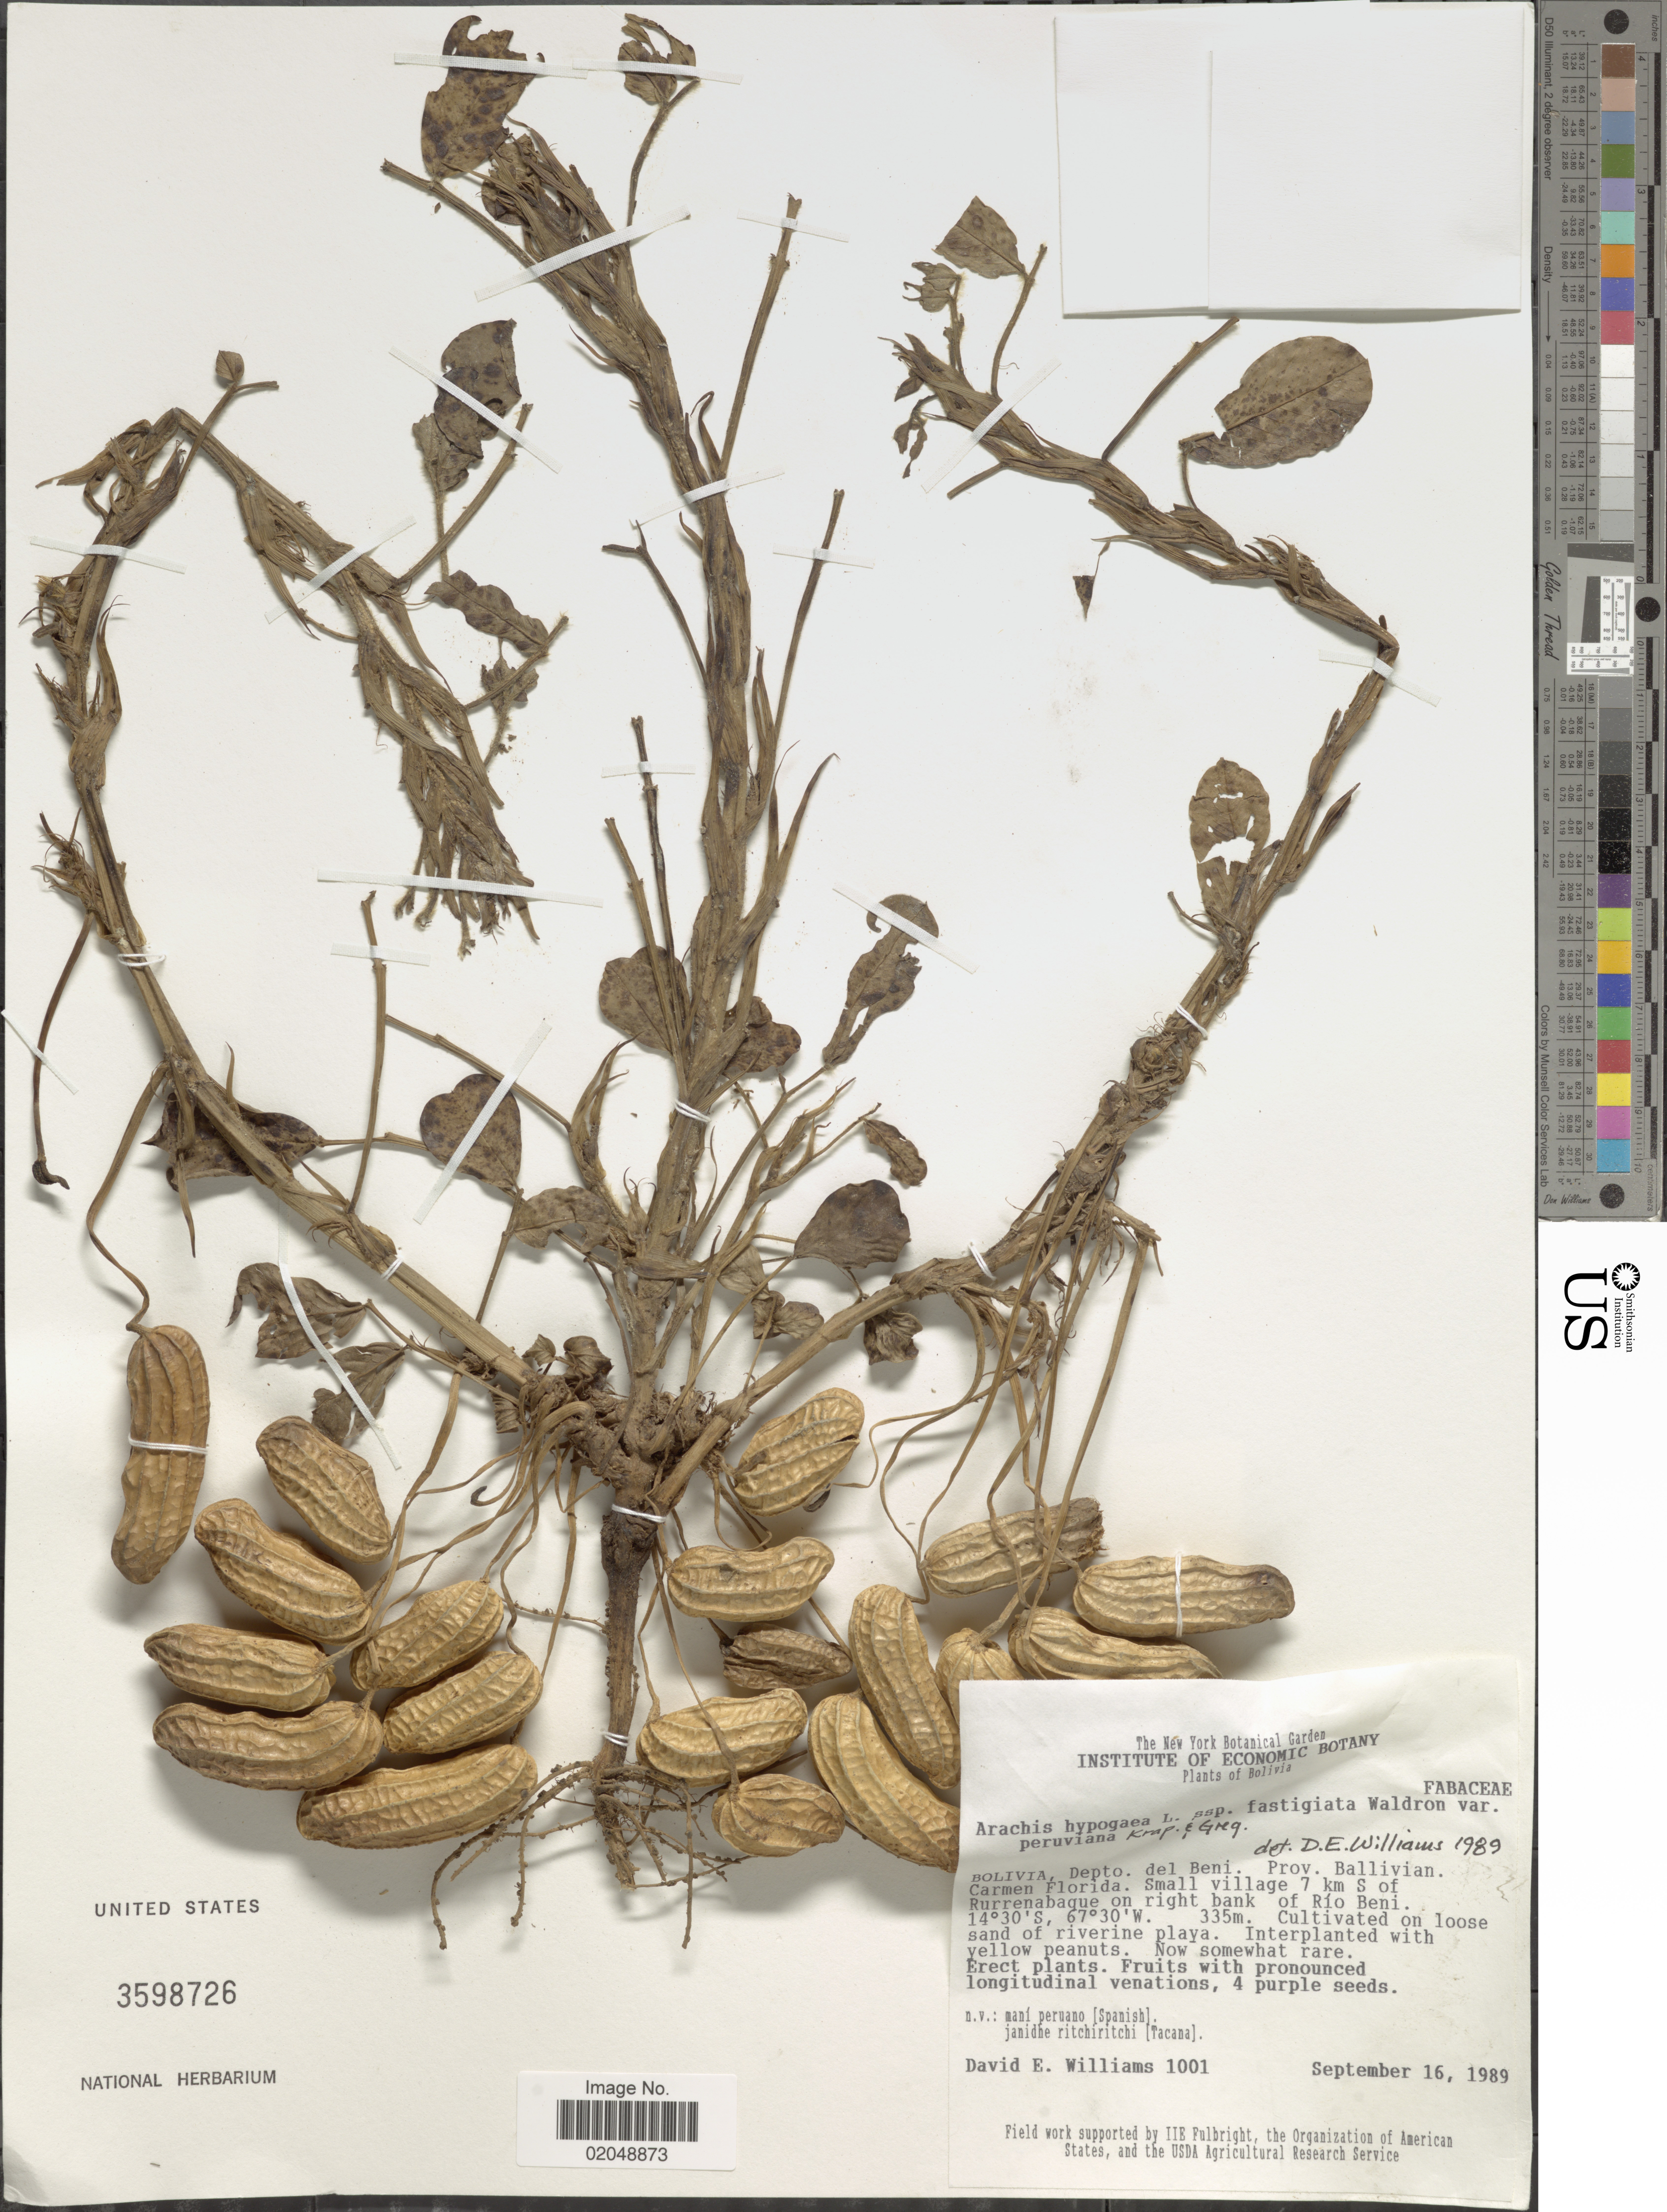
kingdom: Plantae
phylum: Tracheophyta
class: Magnoliopsida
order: Fabales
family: Fabaceae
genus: Arachis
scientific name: Arachis hypogaea var. peruviana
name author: Krapov. & W.C. Greg.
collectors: D. E. Williams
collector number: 1001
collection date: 1989-09-16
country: Bolivia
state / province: Beni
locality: Depto. del Beni. Prov. Ballivian. Carmen Florida. Small village 7 km S of Rurrenabaque on right bank of Río Beni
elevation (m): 335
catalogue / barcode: US 3598726